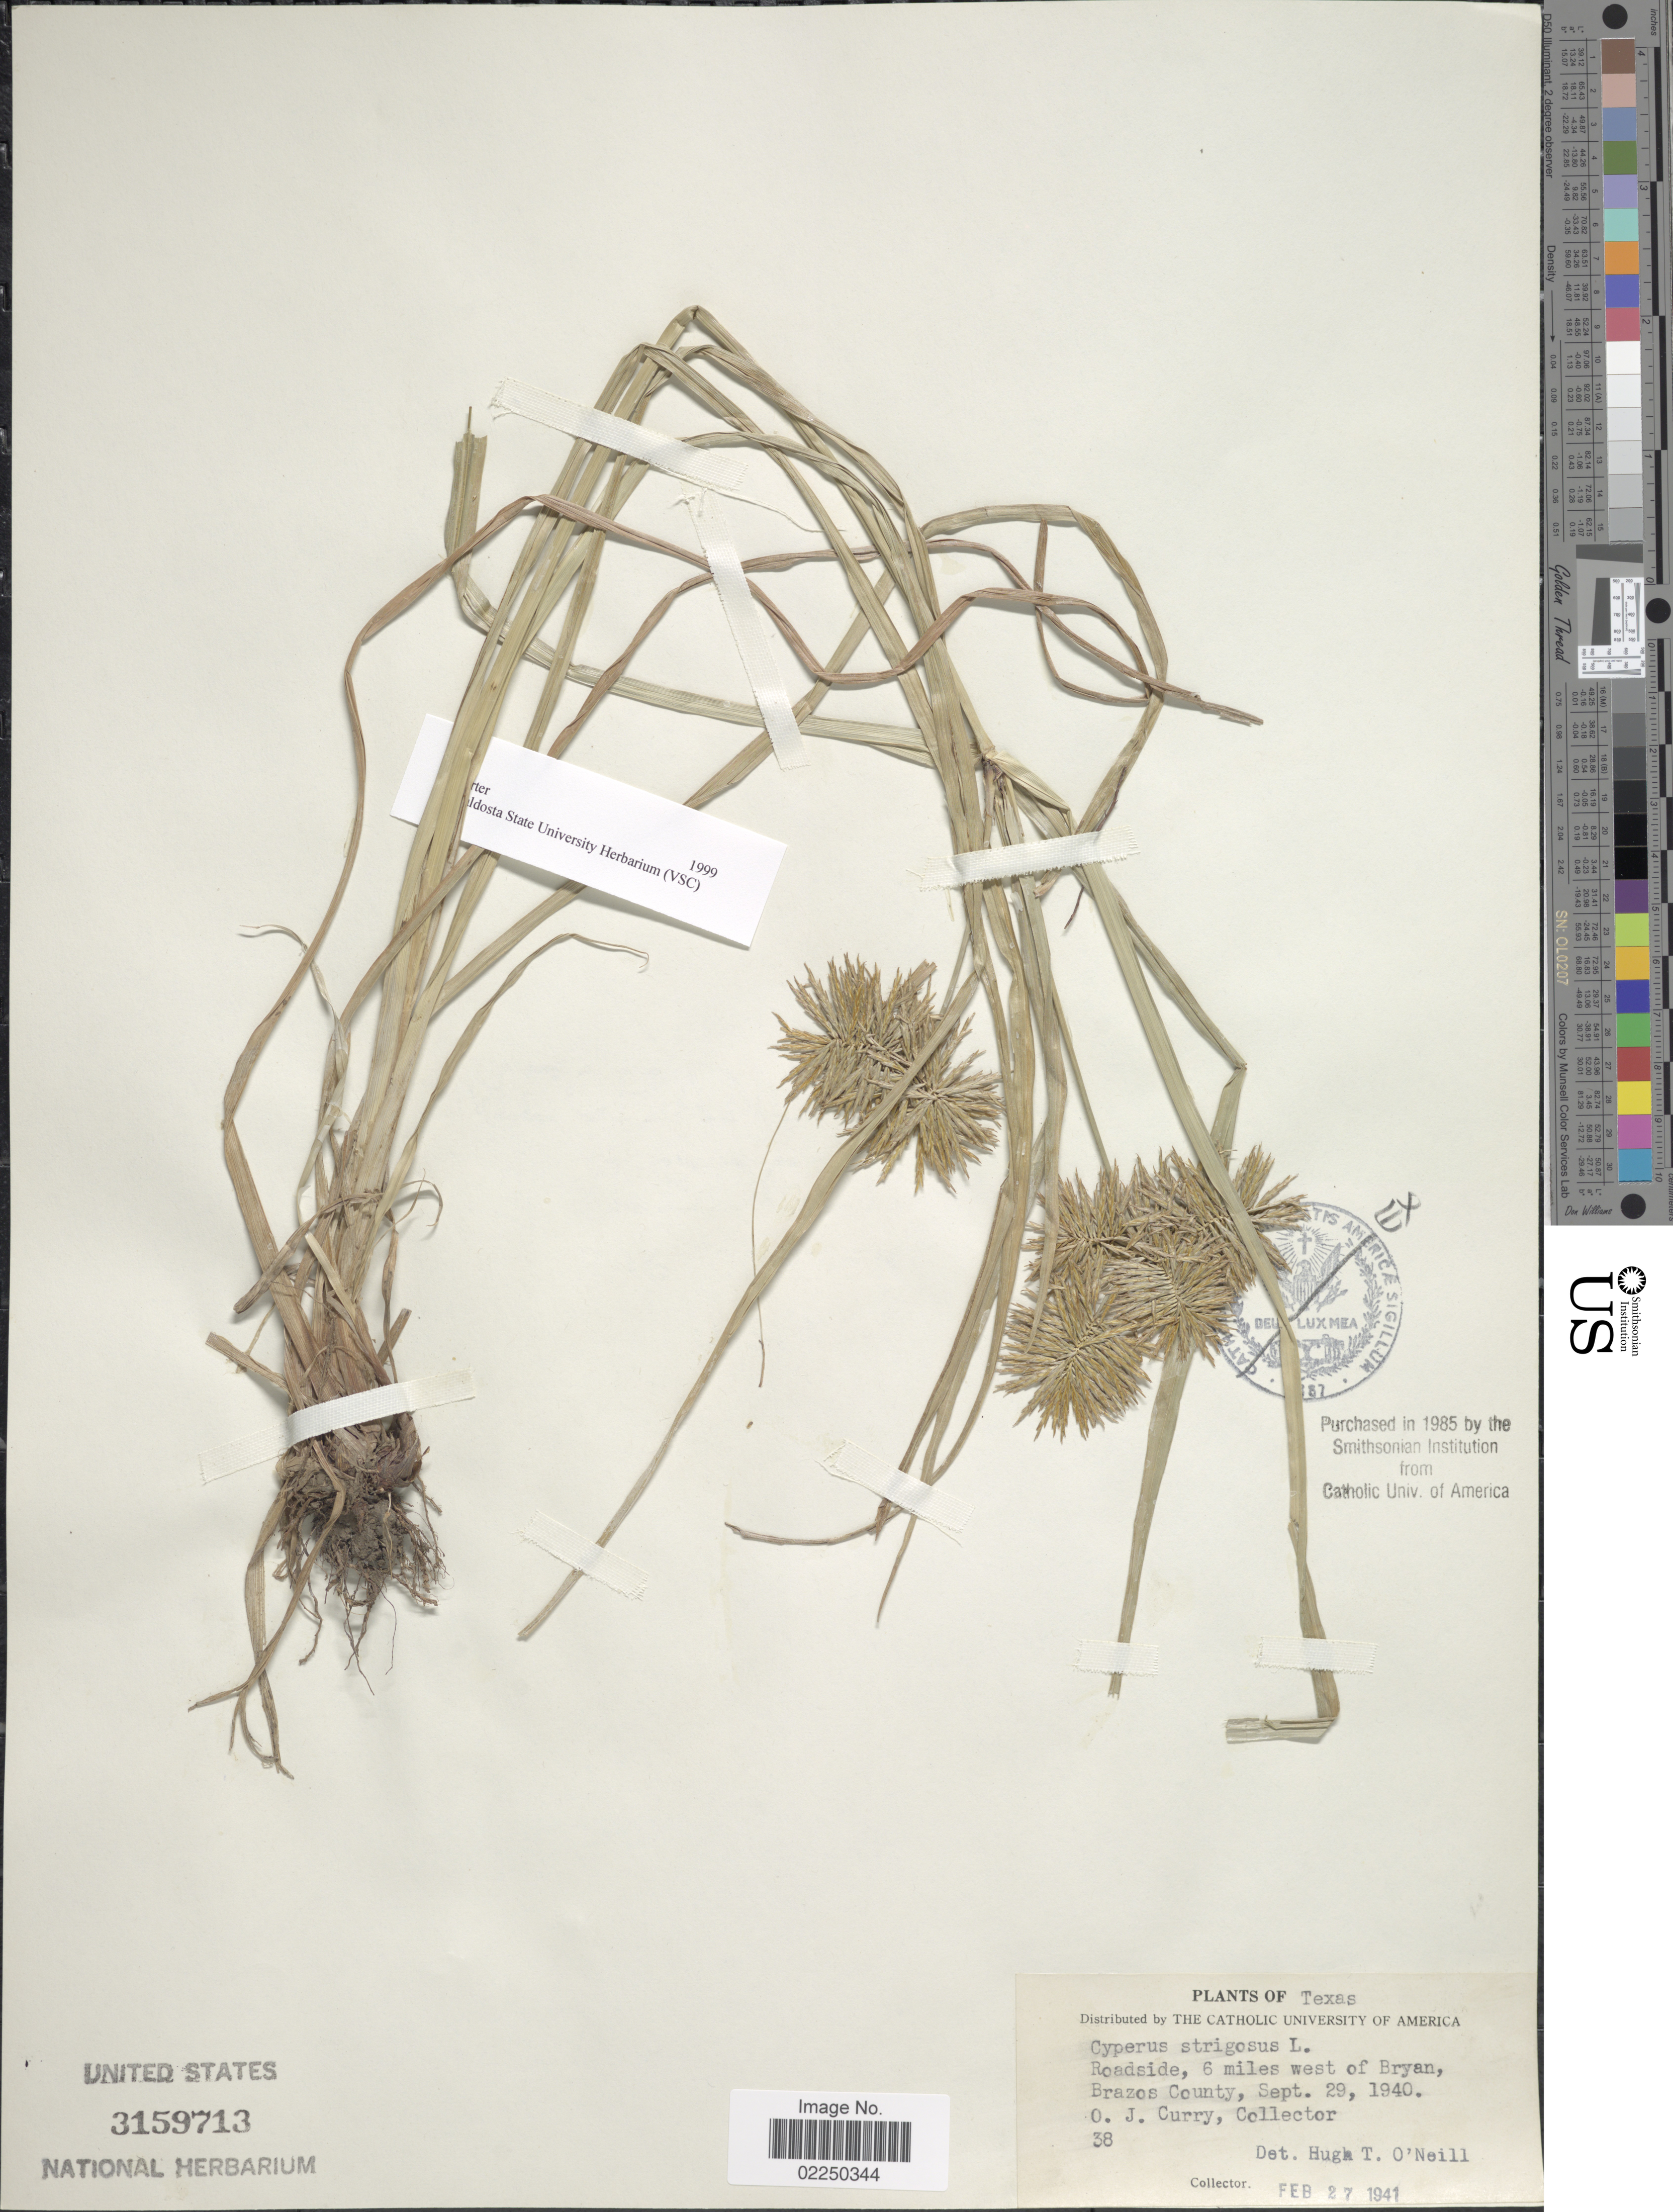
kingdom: Plantae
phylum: Tracheophyta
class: Liliopsida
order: Poales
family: Cyperaceae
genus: Cyperus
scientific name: Cyperus strigosus L.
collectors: O. Curry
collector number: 38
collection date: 1941-02-27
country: United States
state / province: Texas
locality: Roadside, 6 miles west of Bryan, Brazos County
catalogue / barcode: US 3159713